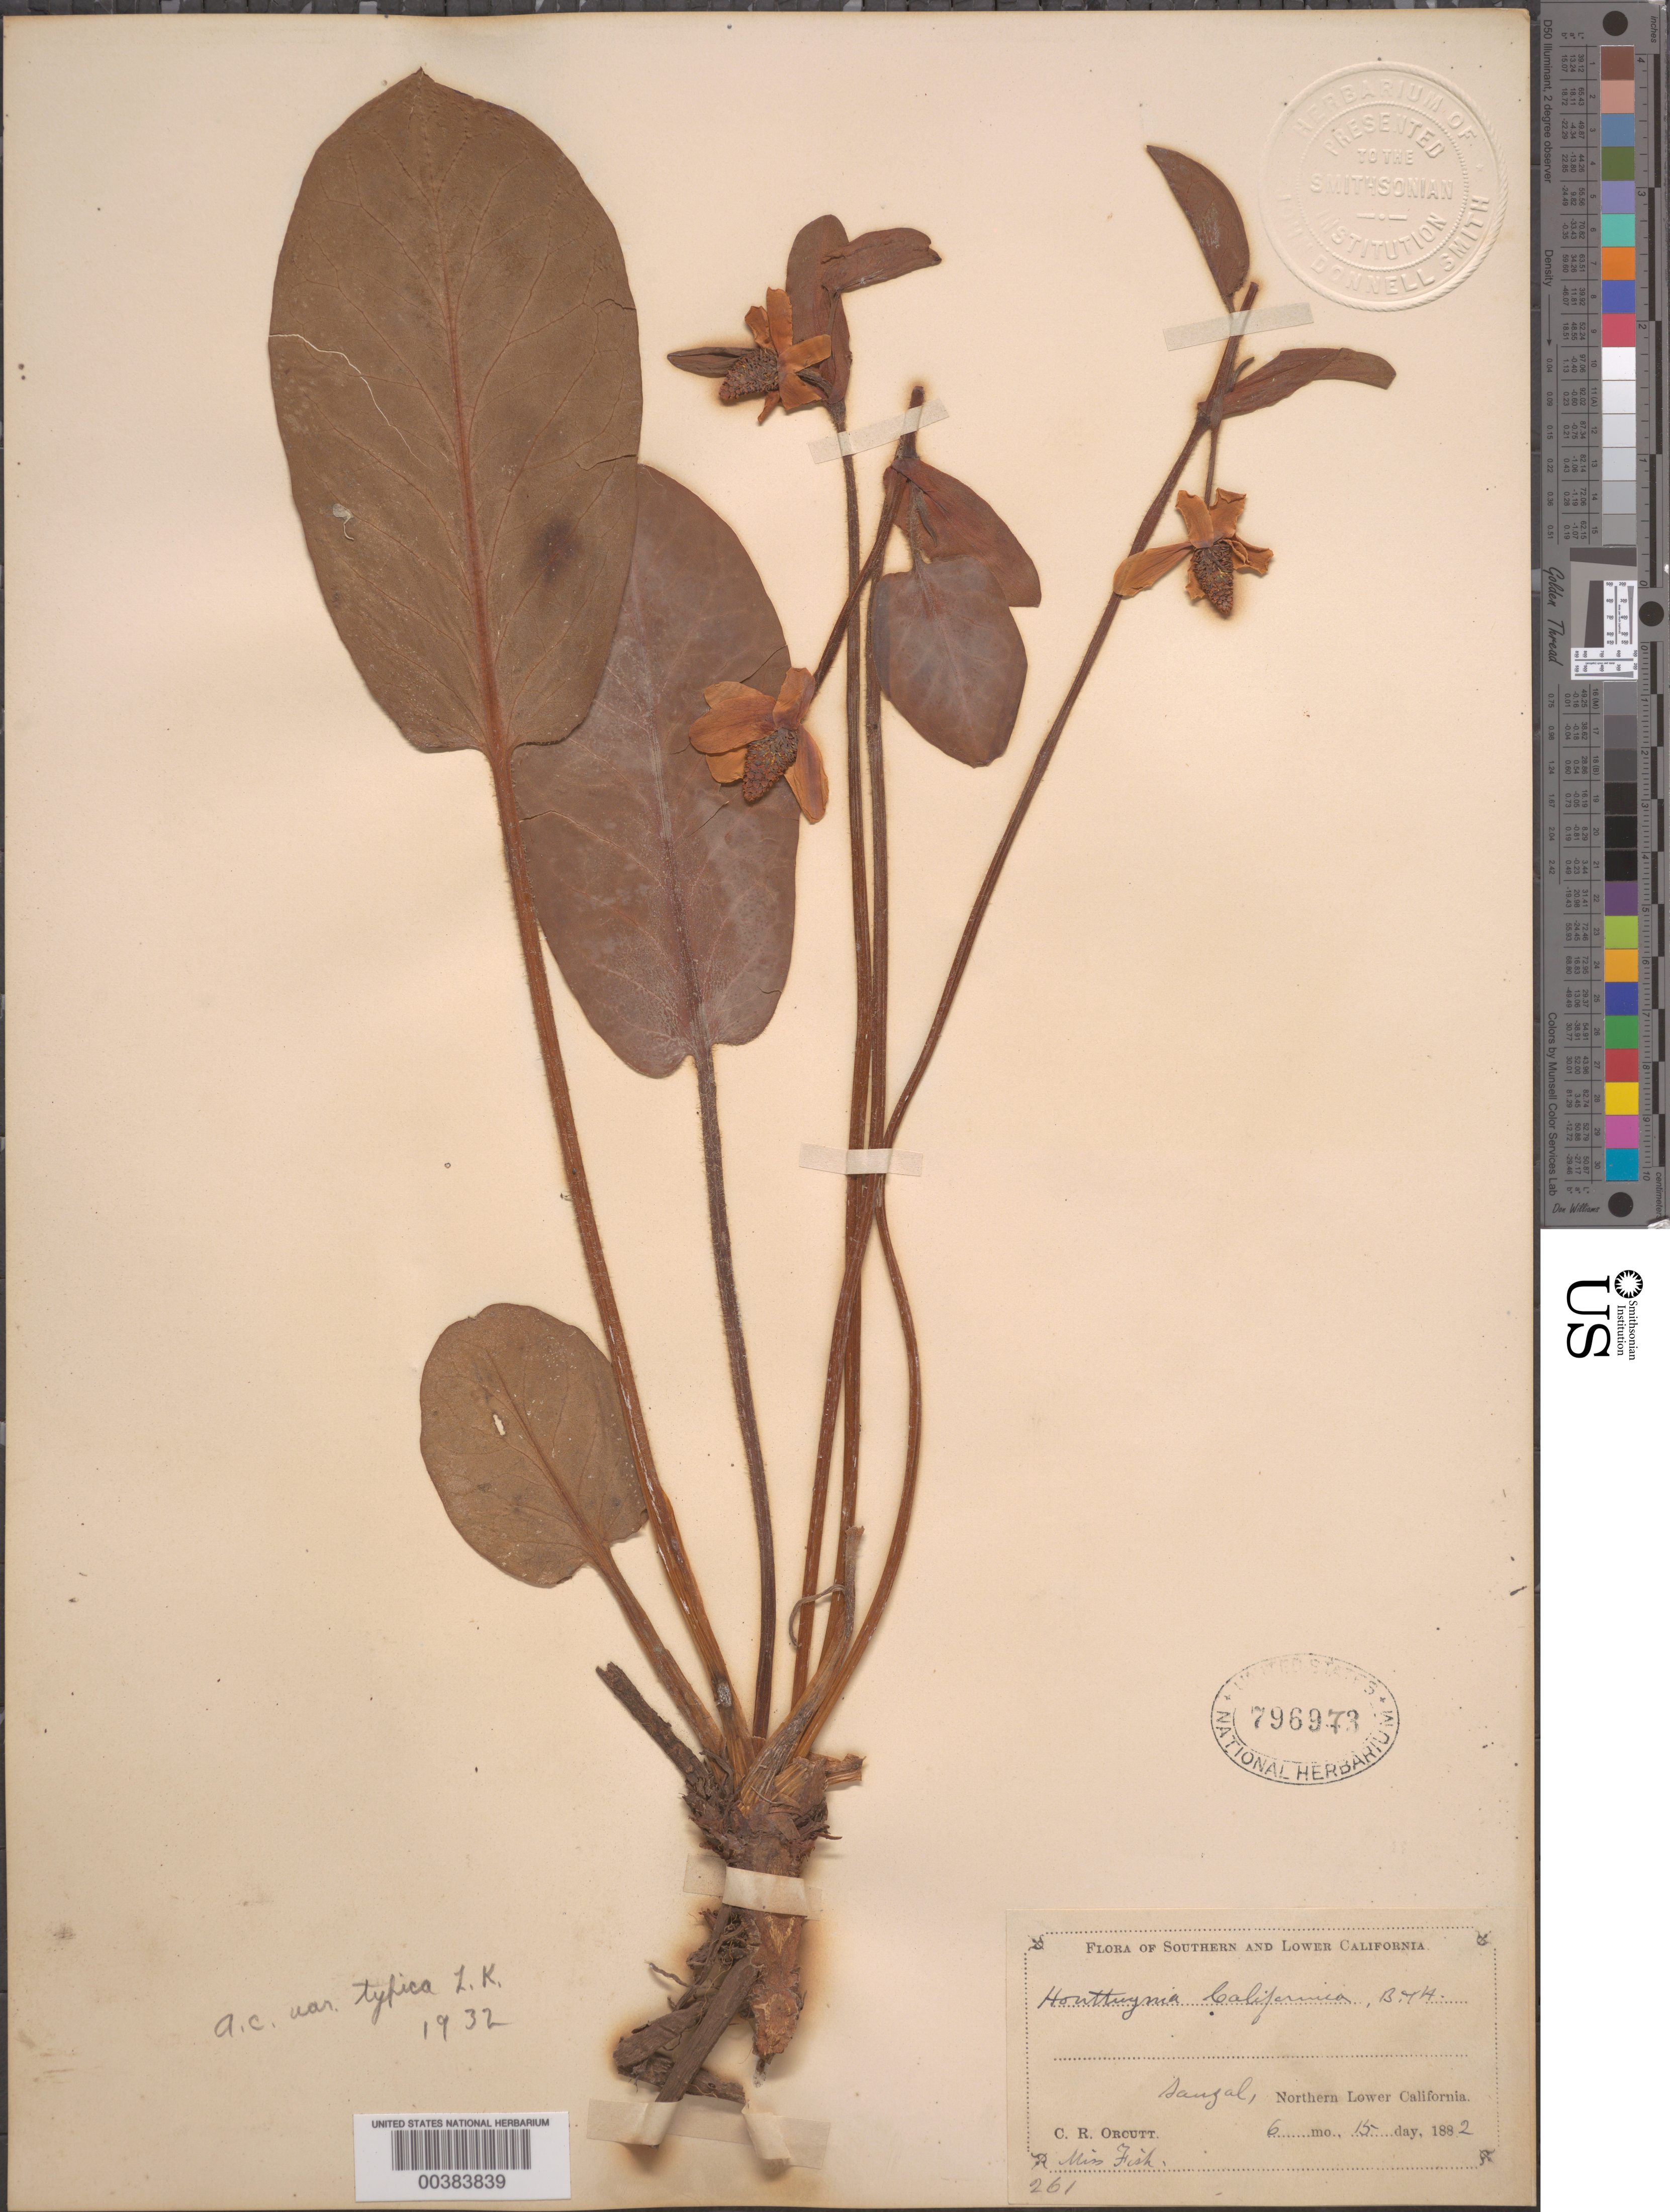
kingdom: Plantae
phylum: Tracheophyta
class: Magnoliopsida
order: Piperales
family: Saururaceae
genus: Anemopsis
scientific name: Anemopsis californica var. typica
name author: Kelso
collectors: C. R. Orcutt & Miss Fish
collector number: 261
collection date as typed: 15 Jun 1882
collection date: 1882-06-15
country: Mexico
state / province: Baja California Norte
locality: Sangal, northern Lower California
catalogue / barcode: US 796973